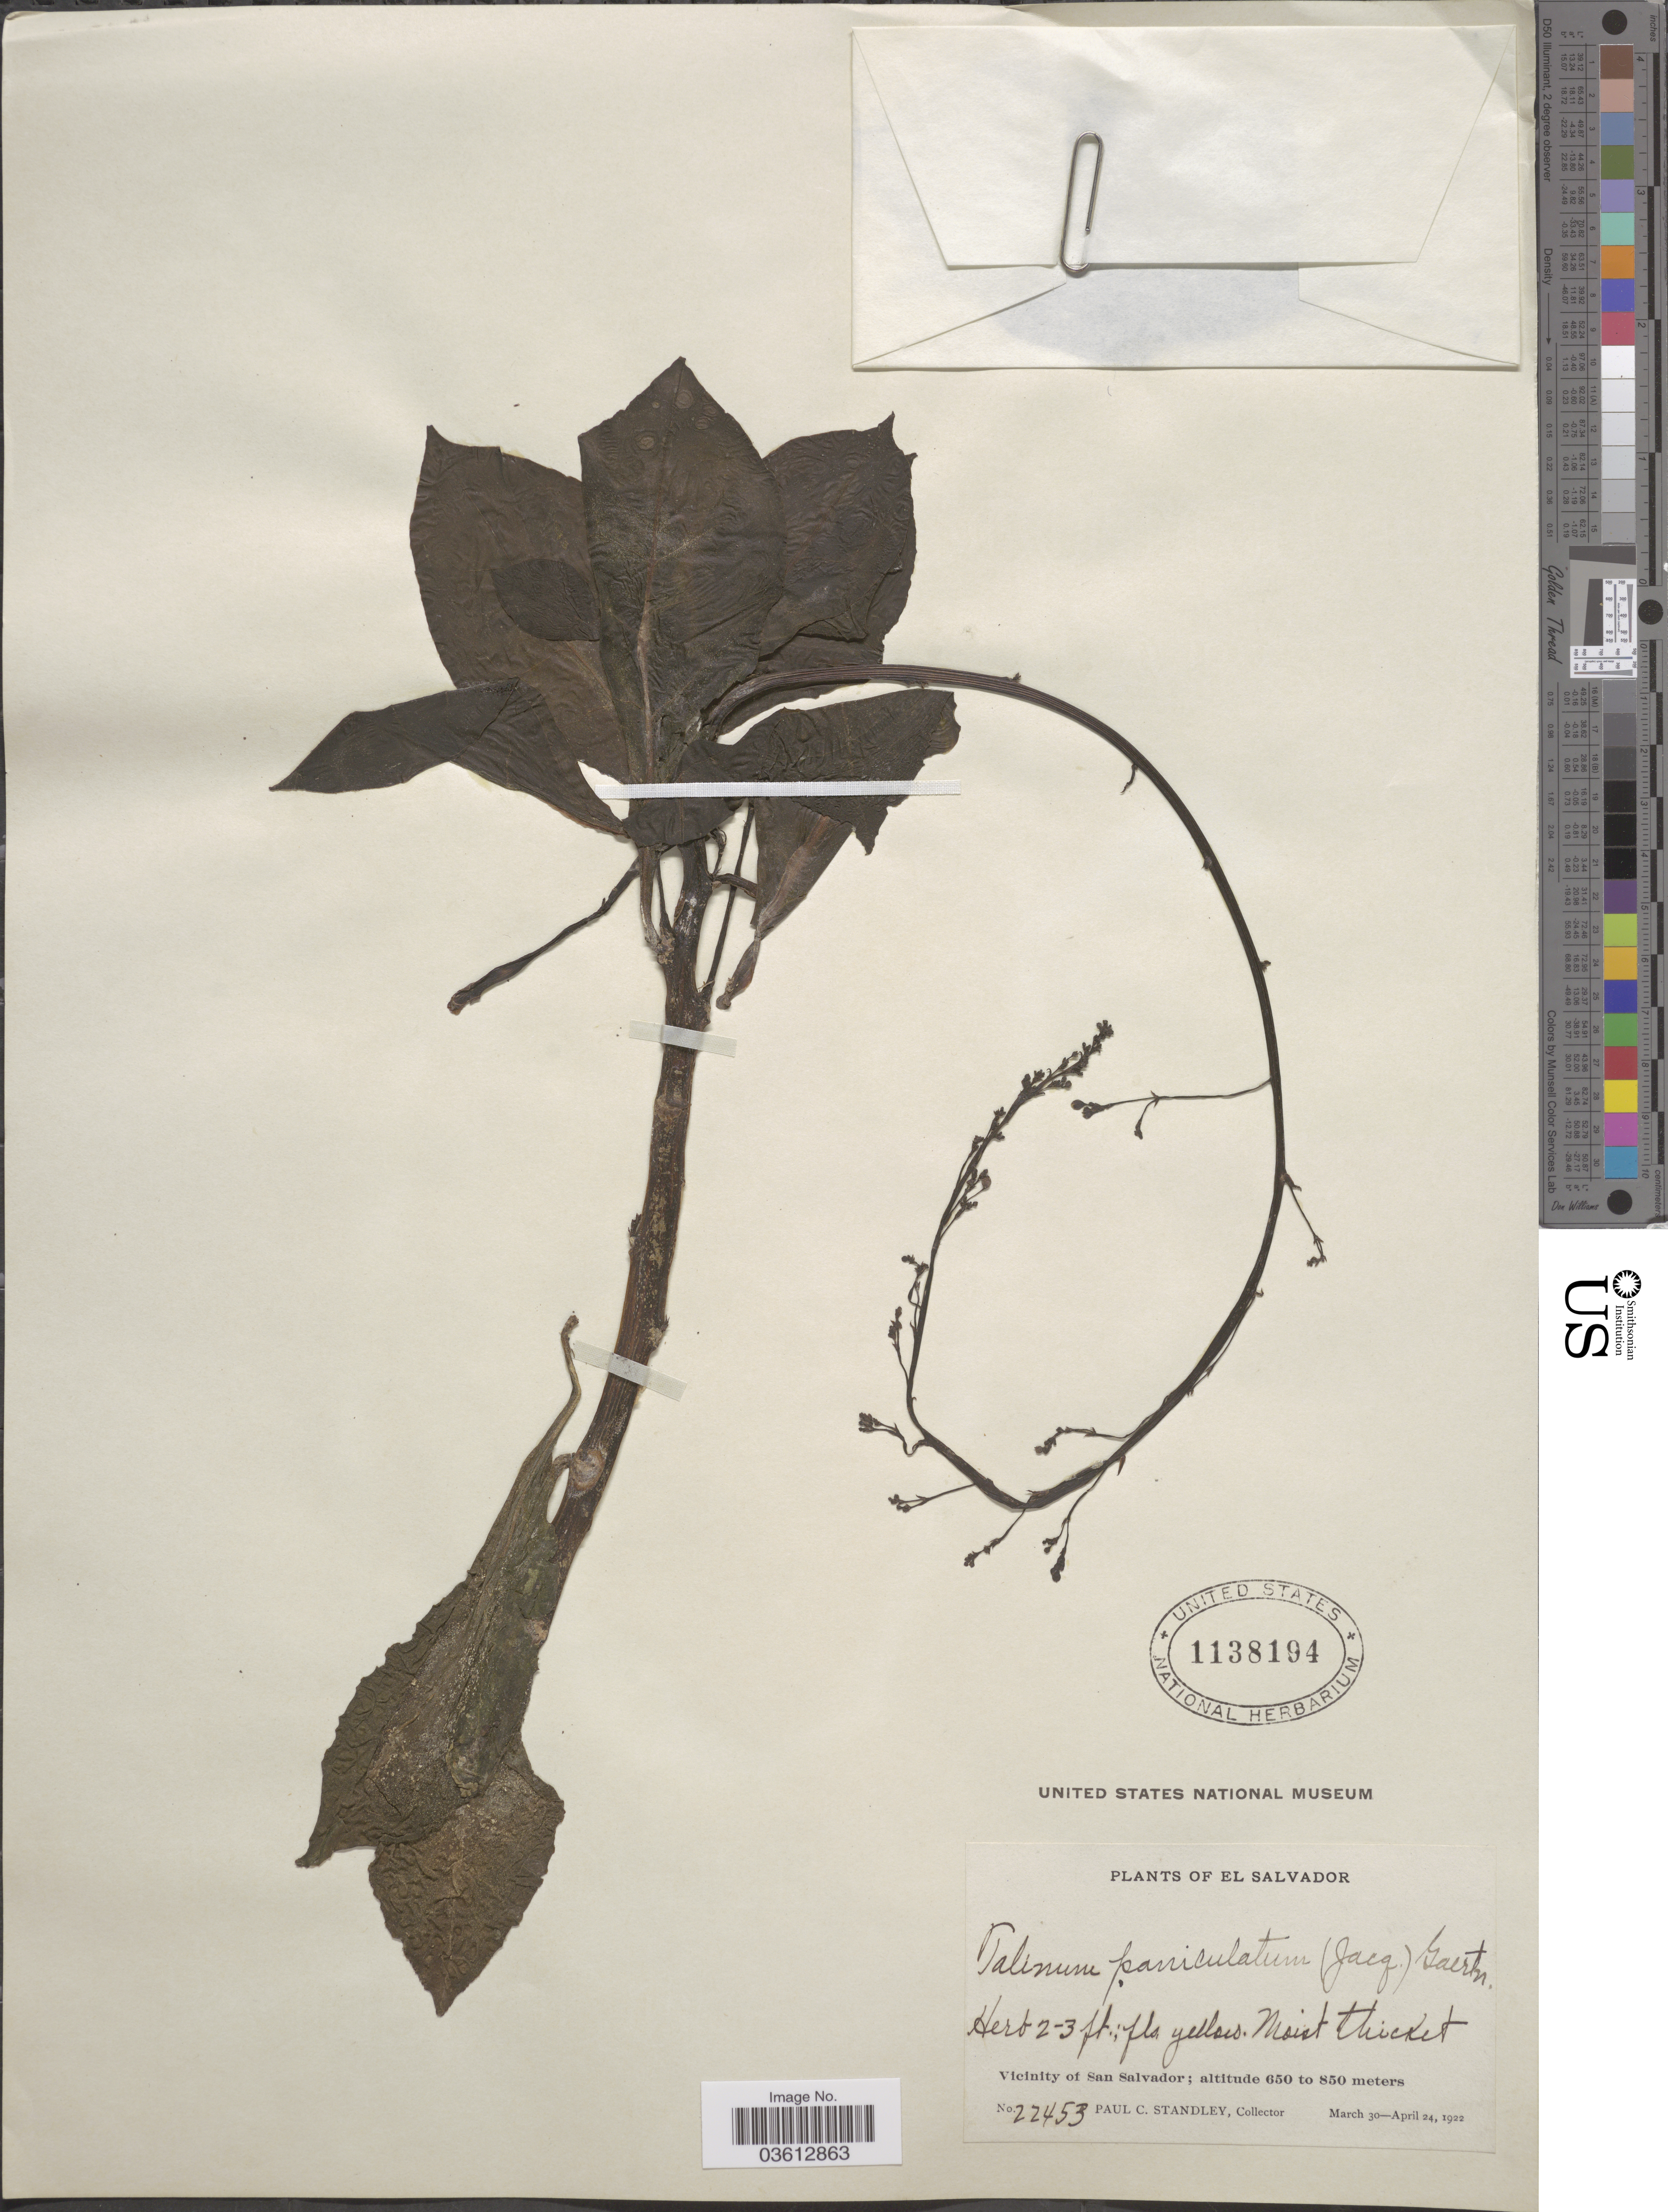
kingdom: Plantae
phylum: Tracheophyta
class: Magnoliopsida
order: Caryophyllales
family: Talinaceae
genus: Talinum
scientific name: Talinum paniculatum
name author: (Jacq.) Gaertn.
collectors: P. C. Standley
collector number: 22453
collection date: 1922-03-30/1922-04-24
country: El Salvador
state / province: San Salvador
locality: Vicinity of San Salvador.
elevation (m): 650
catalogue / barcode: US 1138194